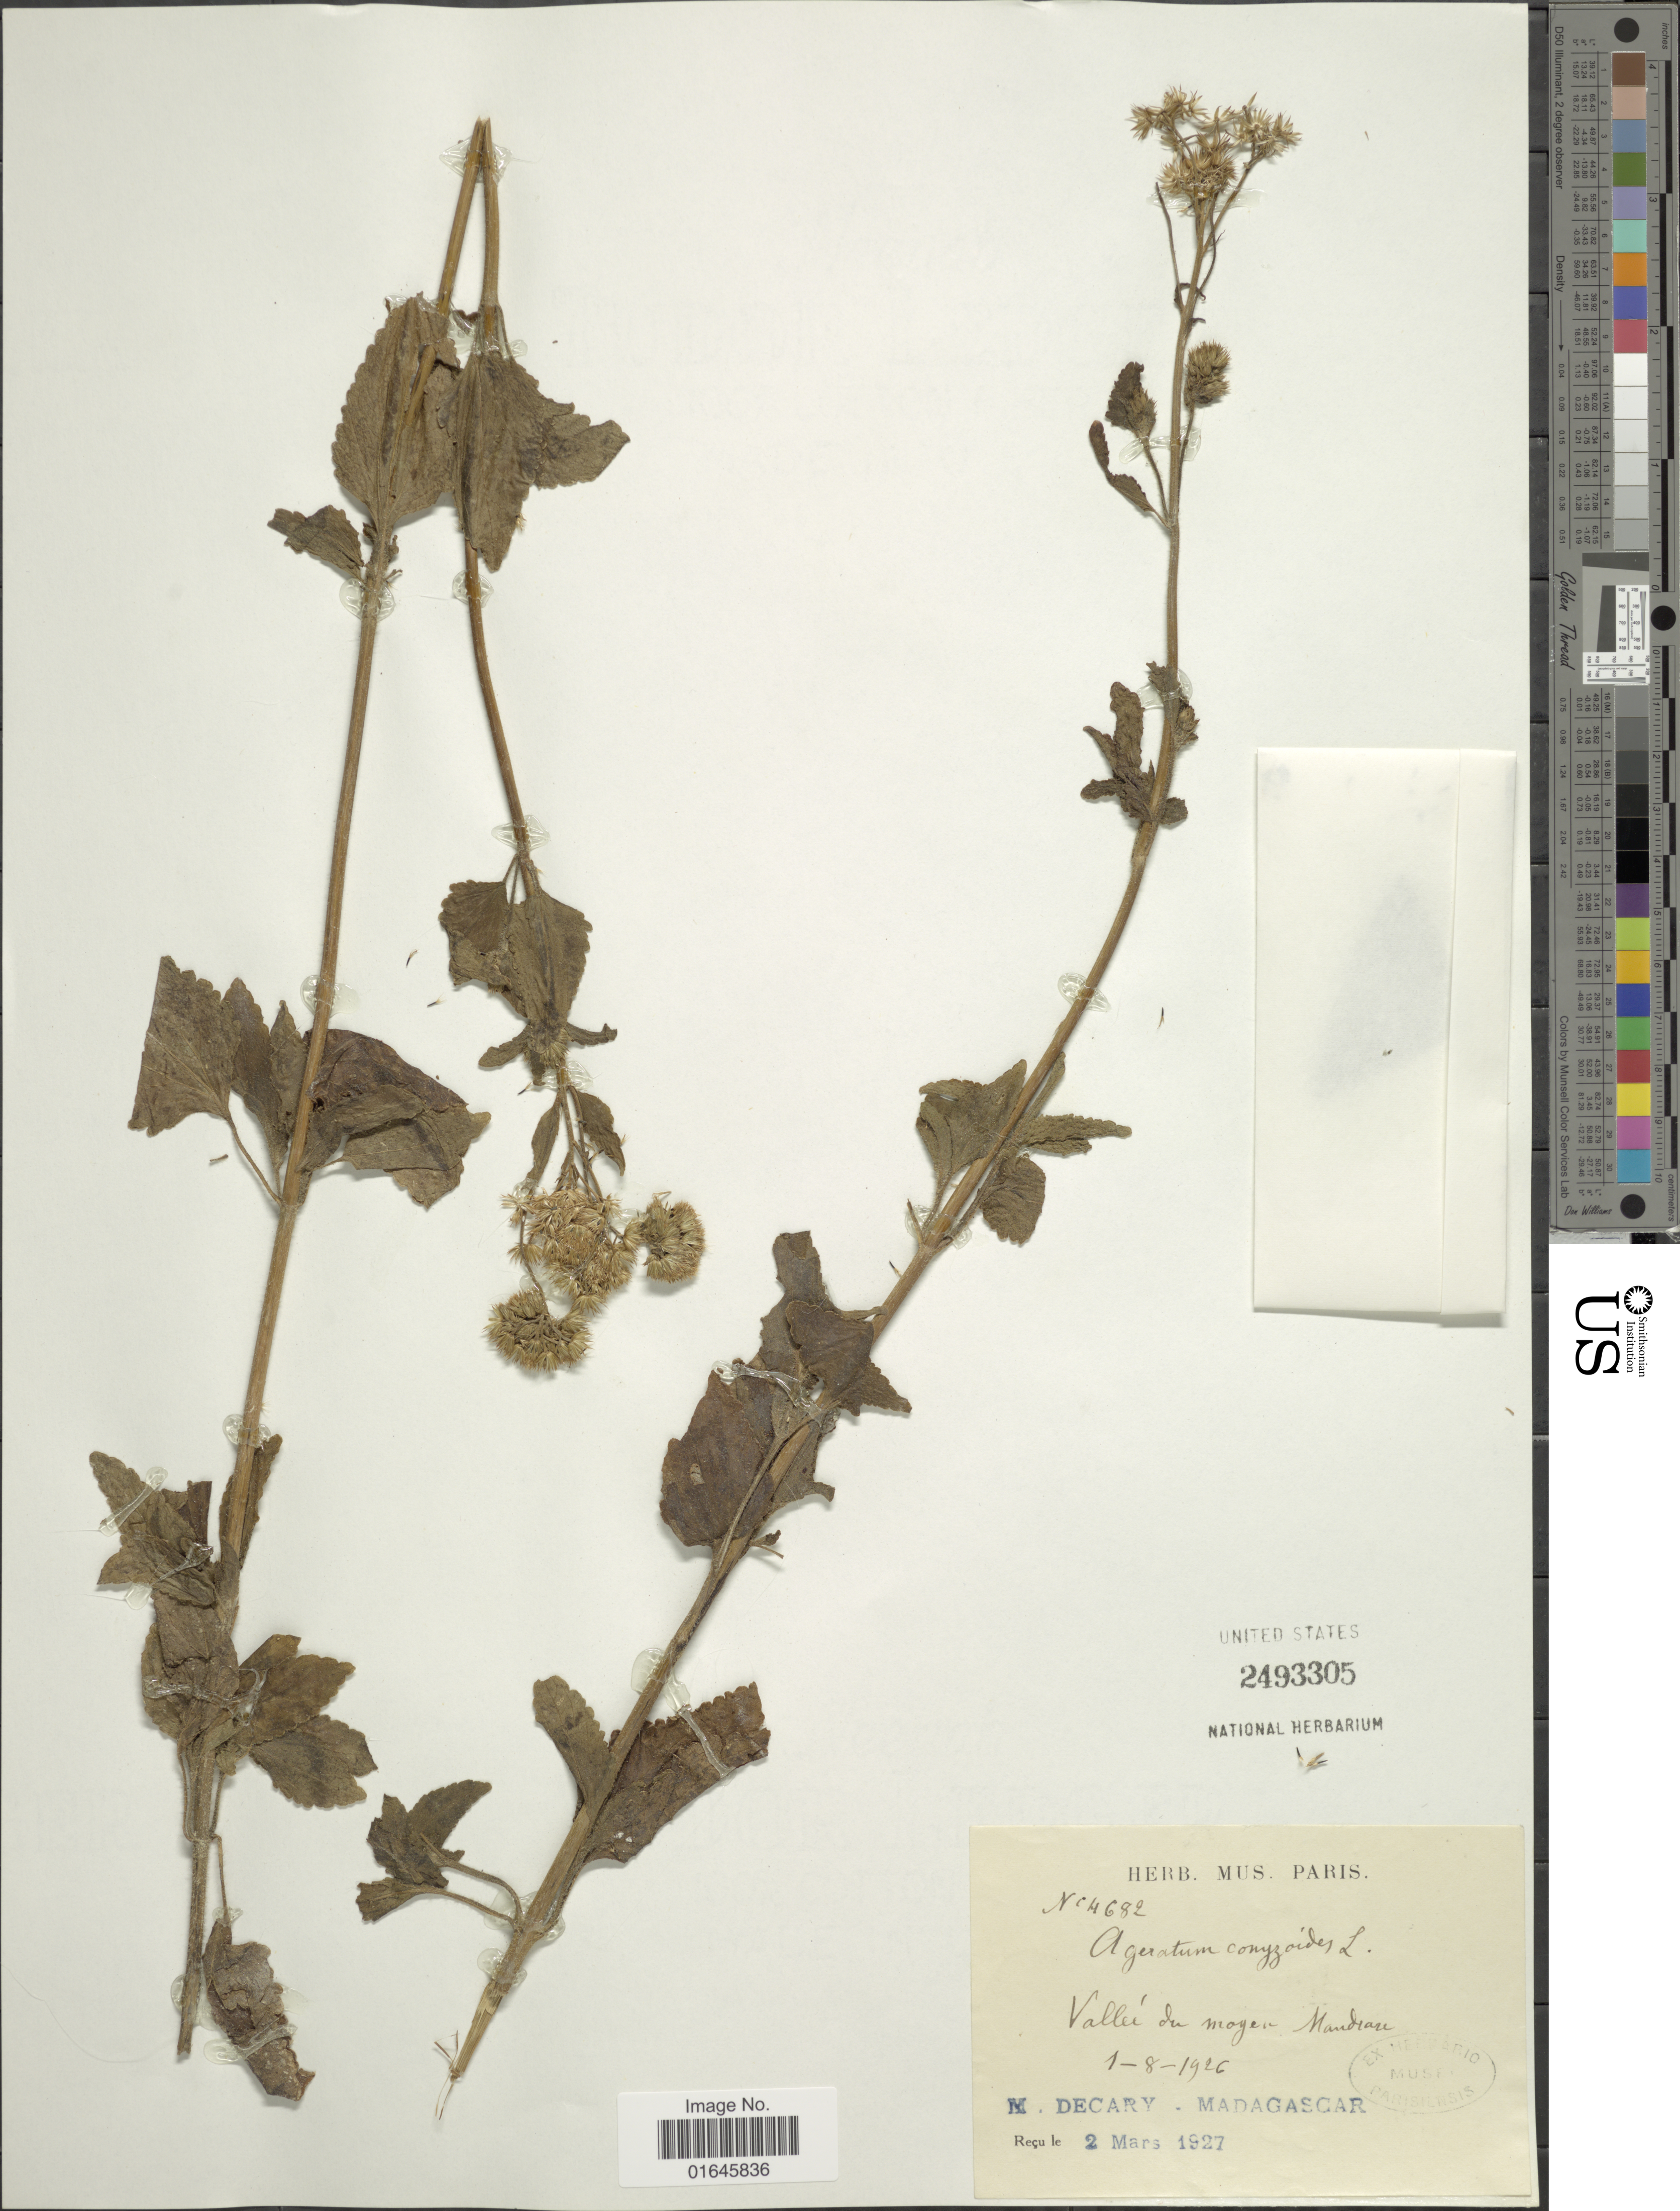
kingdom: Plantae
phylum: Tracheophyta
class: Magnoliopsida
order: Asterales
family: Asteraceae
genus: Ageratum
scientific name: Ageratum conyzoides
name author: L.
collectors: M. Decary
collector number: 4682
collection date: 1927-03-02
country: Madagascar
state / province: Anosy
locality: Vallée du moyen Mandare.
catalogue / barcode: US 2493305